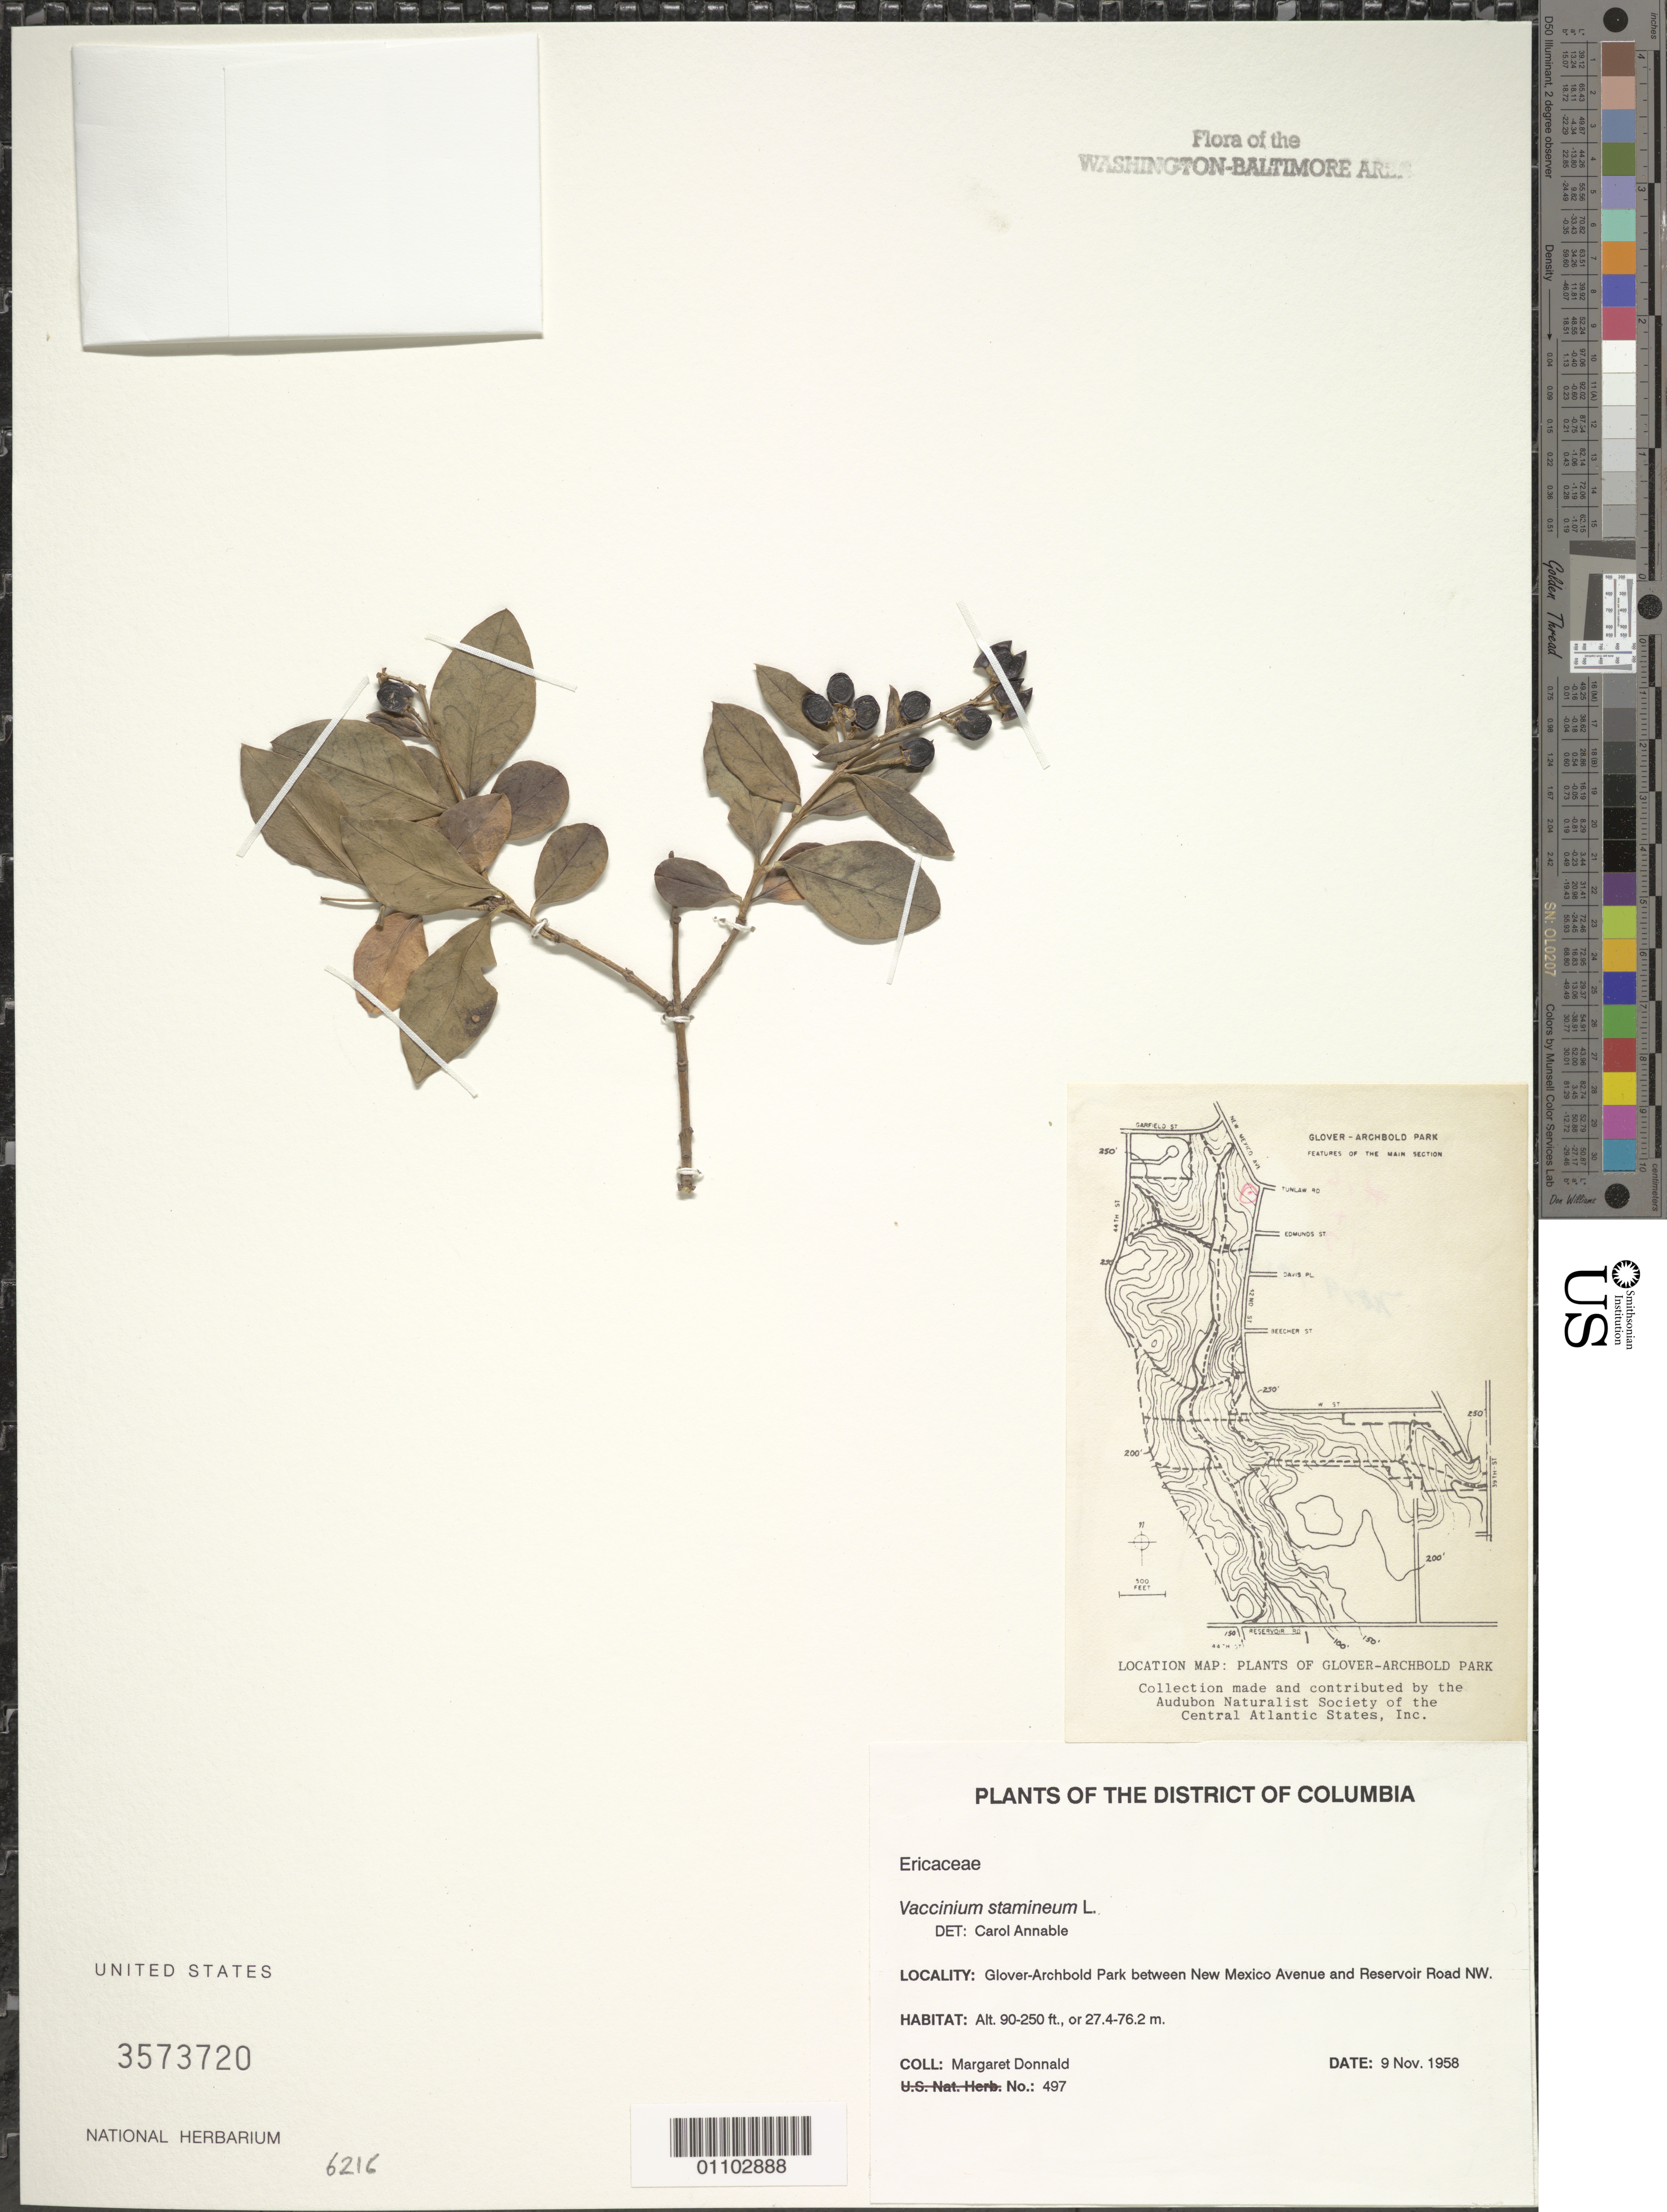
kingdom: Plantae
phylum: Tracheophyta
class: Magnoliopsida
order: Ericales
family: Ericaceae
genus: Vaccinium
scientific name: Vaccinium stamineum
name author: L.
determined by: Annable, C. R.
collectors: M. Donnald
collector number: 497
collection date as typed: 9 Nov 1958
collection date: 1958-11-09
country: United States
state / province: District of Columbia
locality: Glover-Archbold Park between New Mexico Avenue and Reservoir Road NW.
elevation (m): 27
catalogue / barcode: US 3573720